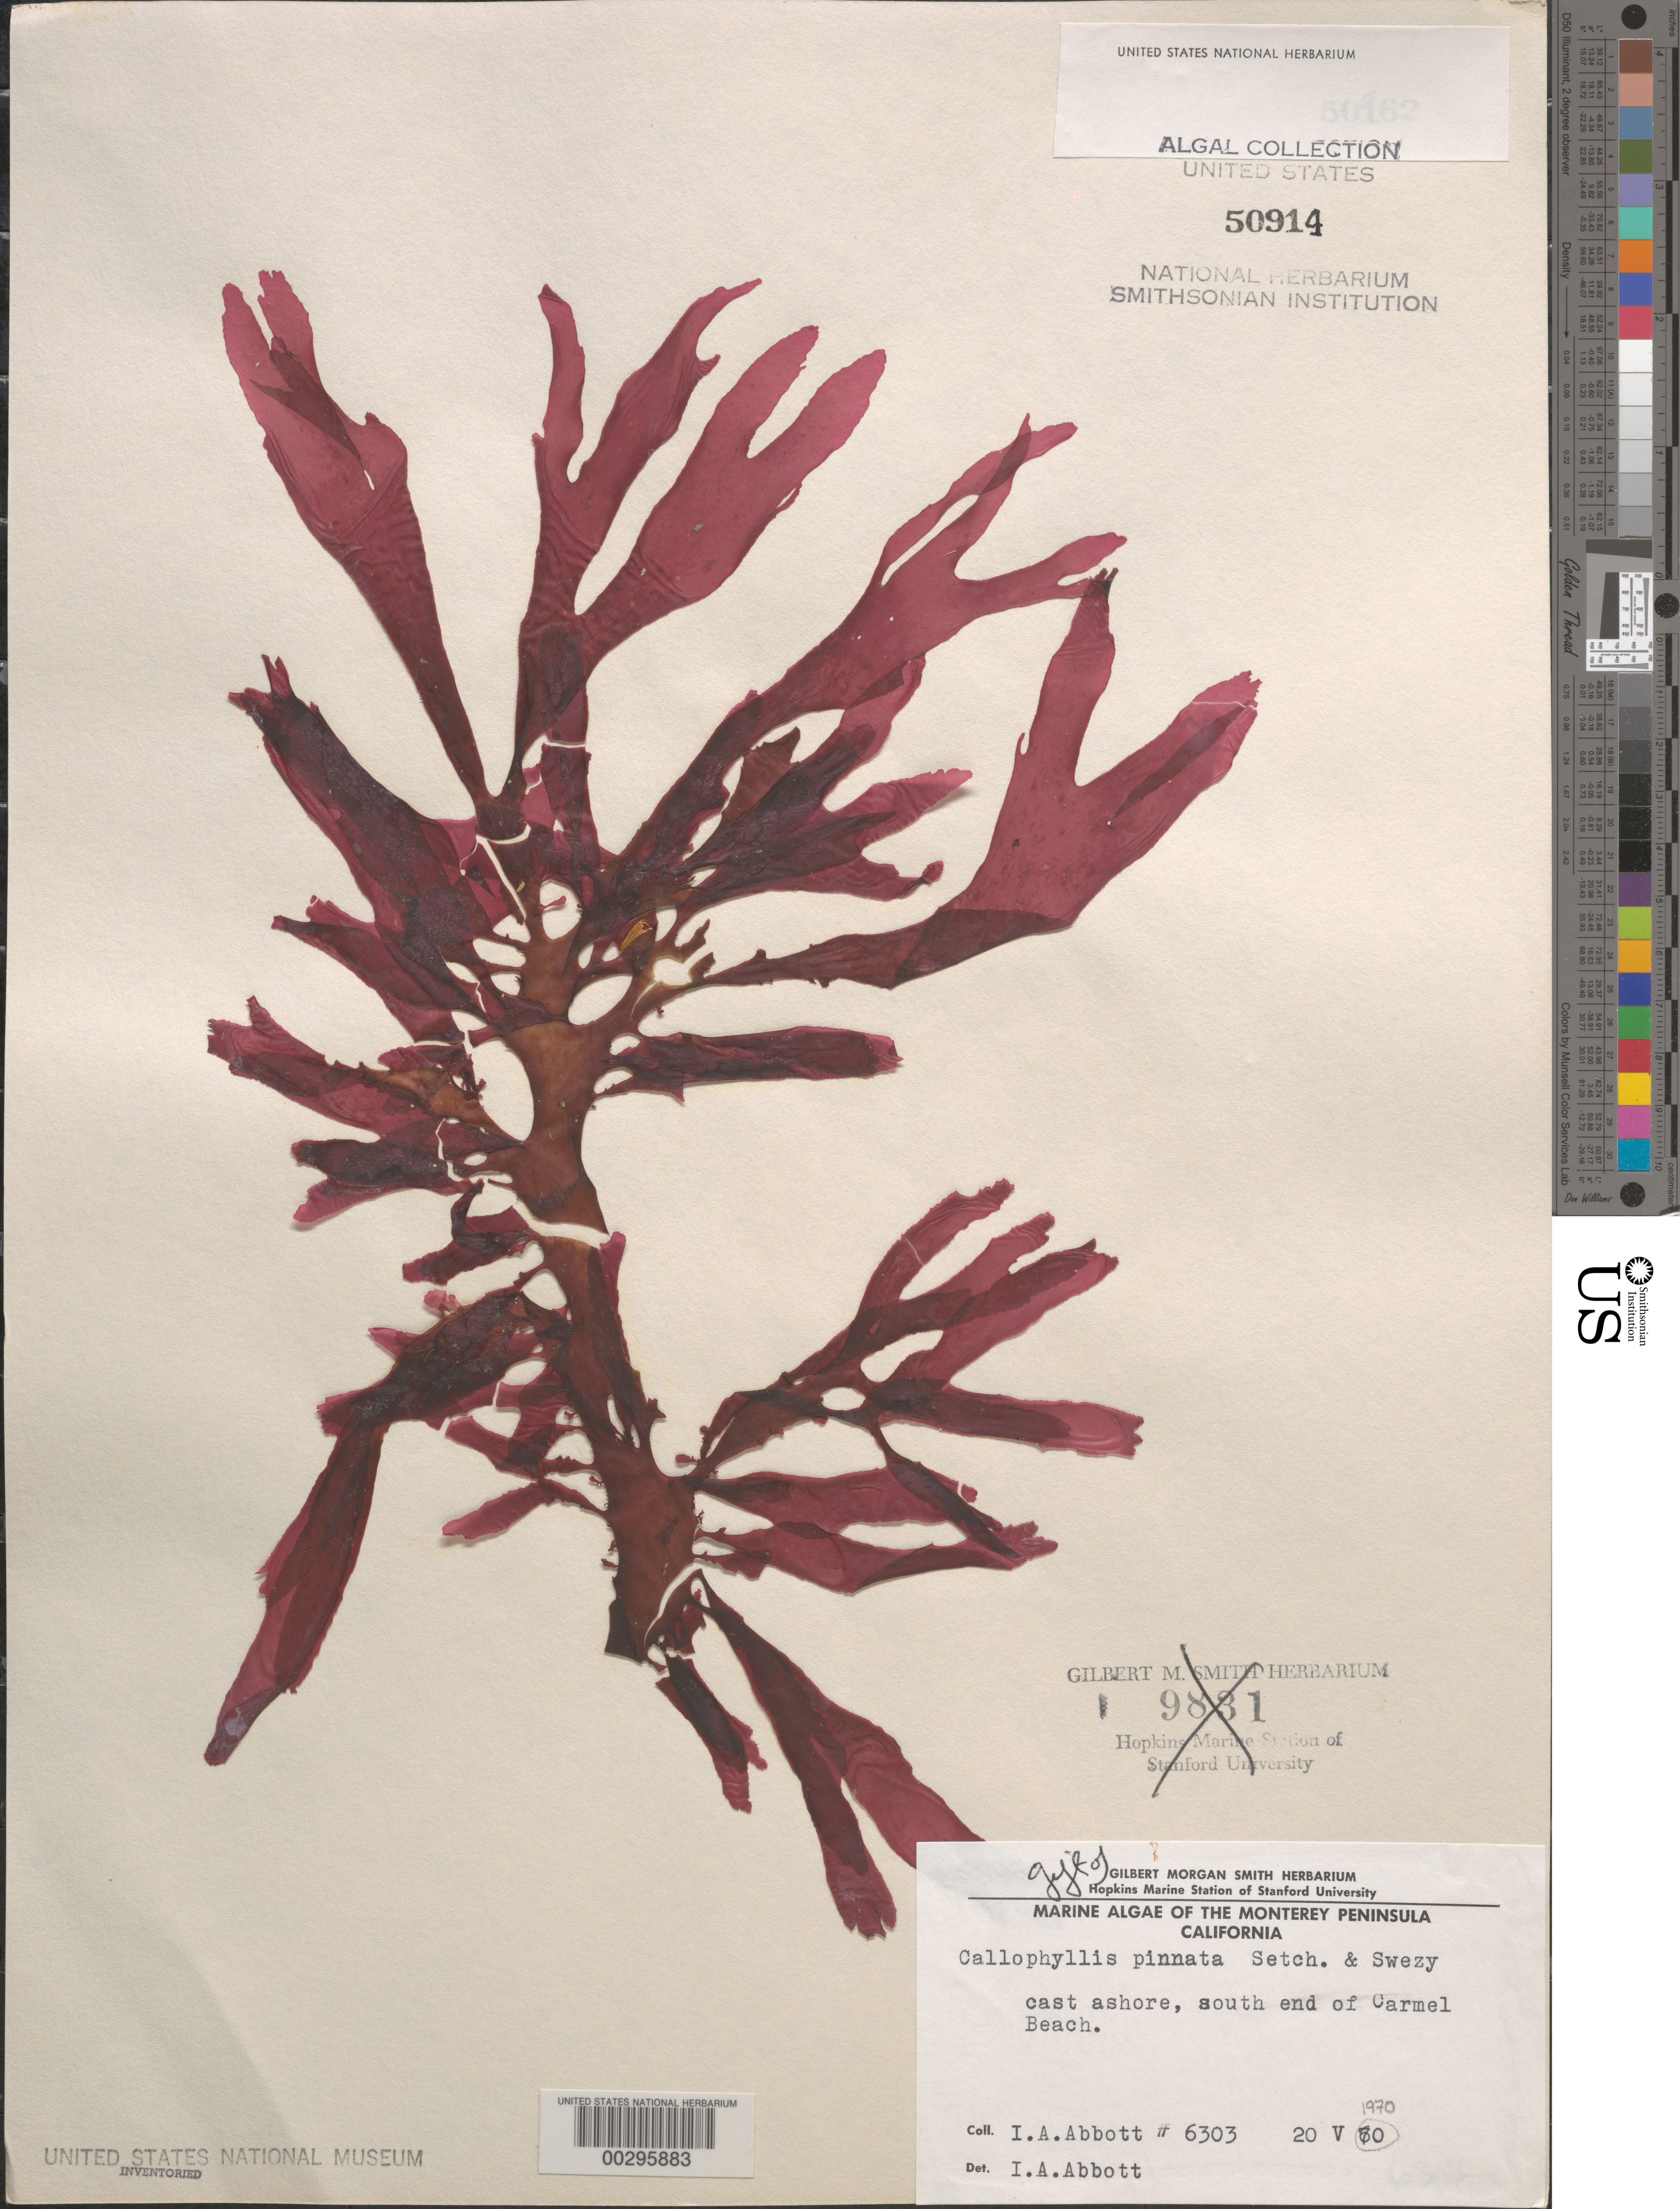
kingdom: Plantae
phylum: Rhodophyta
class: Florideophyceae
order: Gigartinales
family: Kallymeniaceae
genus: Callophyllis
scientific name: Callophyllis pinnata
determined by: Abbott, Isabella A.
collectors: I. A. Abbott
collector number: IAA 6303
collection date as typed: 20 May 1970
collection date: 1970-05-20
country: United States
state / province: California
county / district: Monterey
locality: Carmel Beach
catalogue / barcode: US 50914